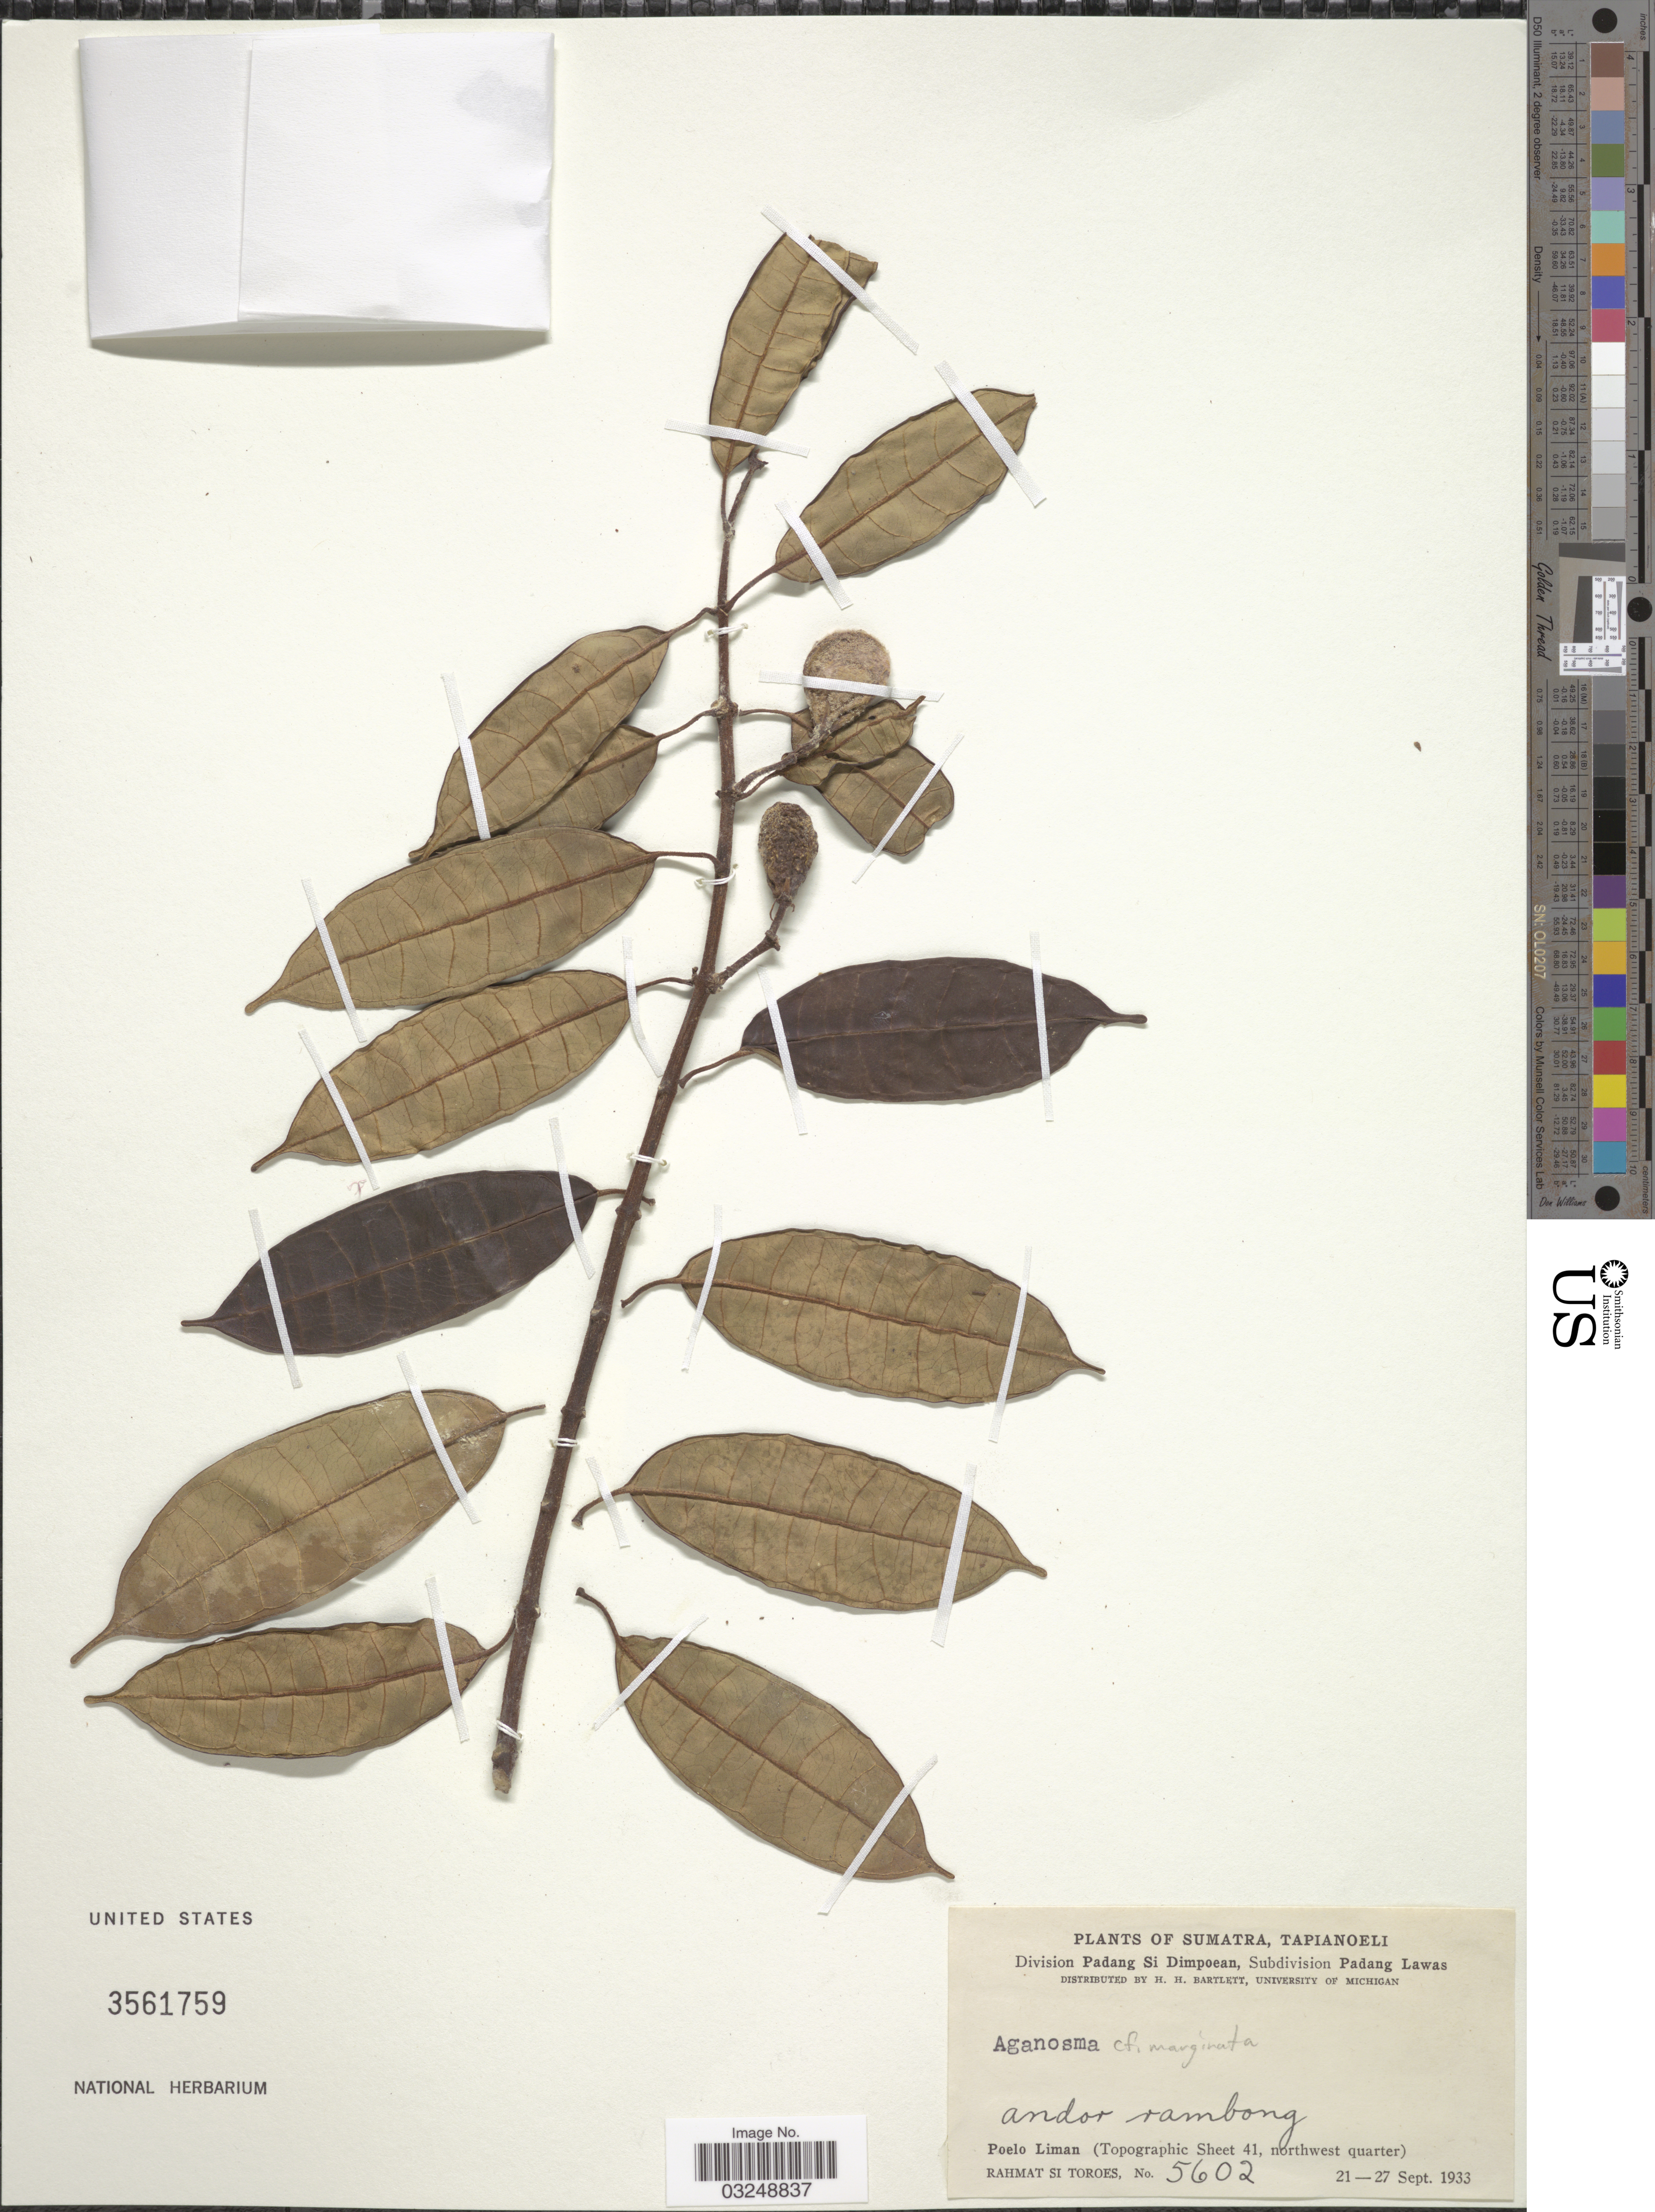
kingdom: Plantae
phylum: Tracheophyta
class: Magnoliopsida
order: Gentianales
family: Apocynaceae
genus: Aganosma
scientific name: Aganosma sp.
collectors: Rahmat Si Boeea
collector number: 5602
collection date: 1933-09-21/1933-09-27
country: Indonesia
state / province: Sumatra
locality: Tapianoeli. Poelo Liman (Topographic Sheet 41, northwest quarter).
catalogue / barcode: US 3561759